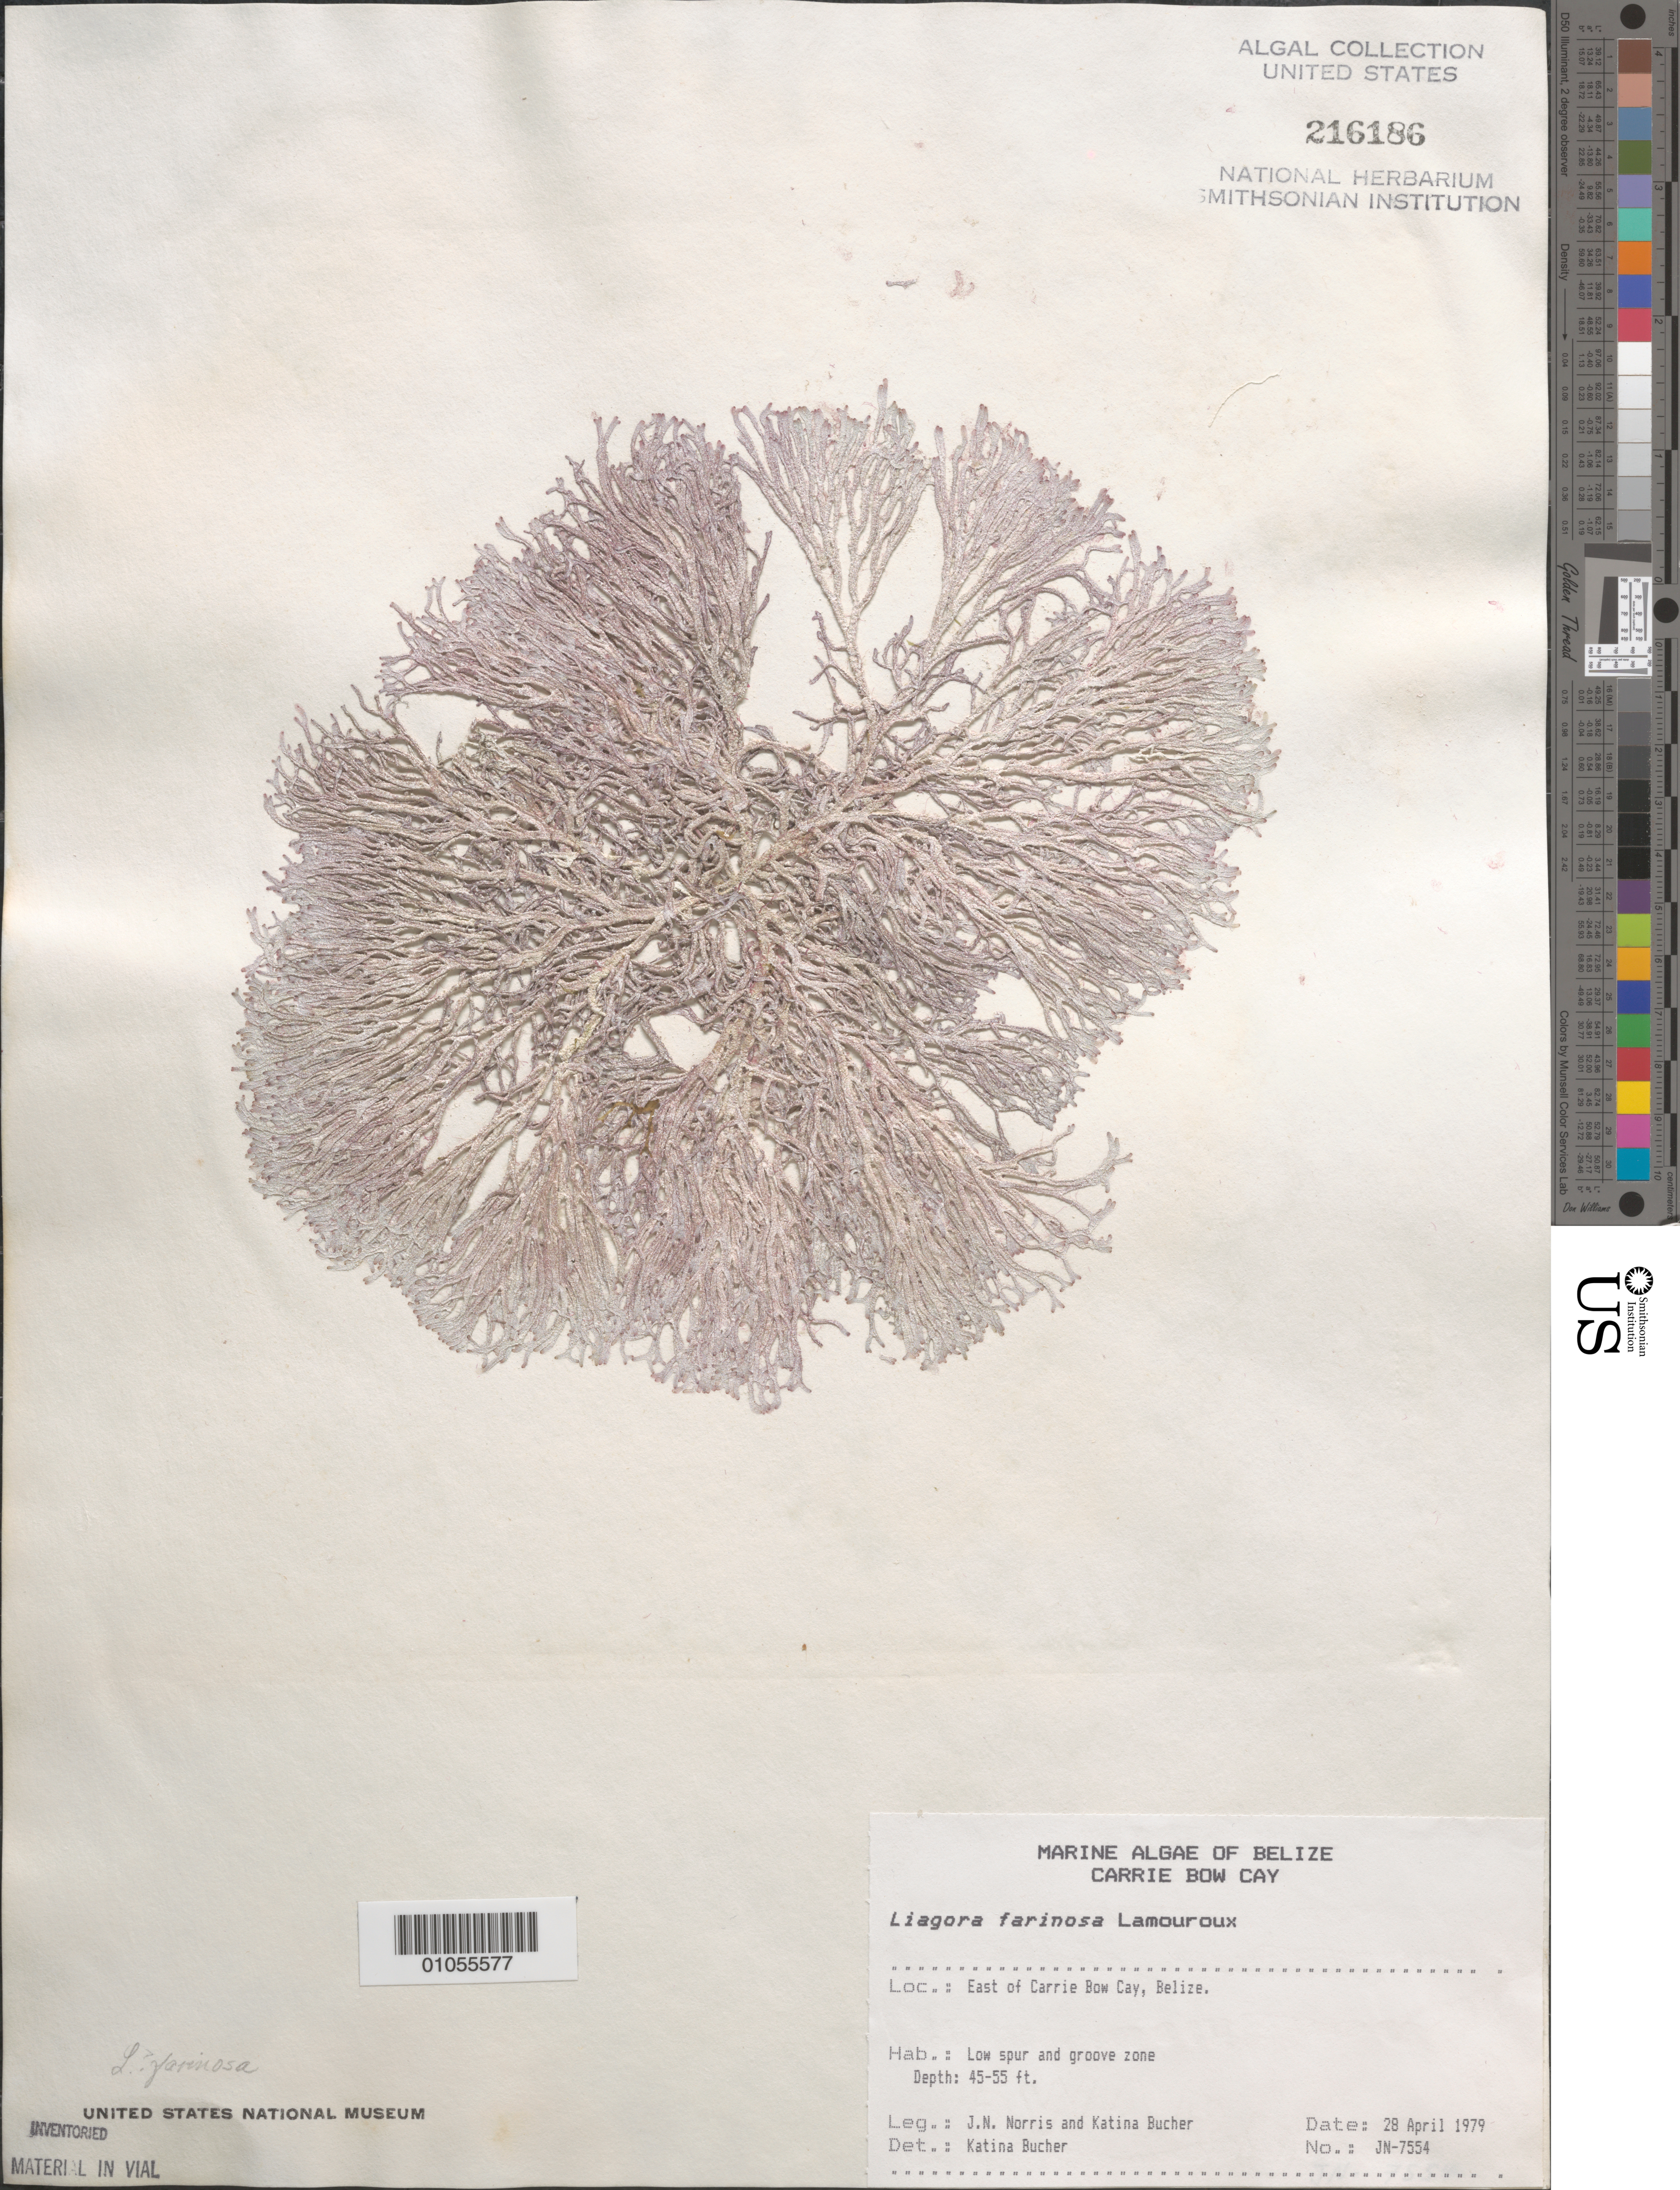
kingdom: Plantae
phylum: Rhodophyta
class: Florideophyceae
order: Nemaliales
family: Liagoraceae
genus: Liagora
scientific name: Liagora farinosa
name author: J.V.Lamouroux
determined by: Norris, James N.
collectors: J. N. Norris & K. E. Bucher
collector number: JN-7554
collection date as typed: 28 Apr 1979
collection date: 1979-04-28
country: Belize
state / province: Stann Creek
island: Carrie Bow Cay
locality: East of Carrie Bow Cay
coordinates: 16 48'N, 88 05'W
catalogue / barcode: US 216186